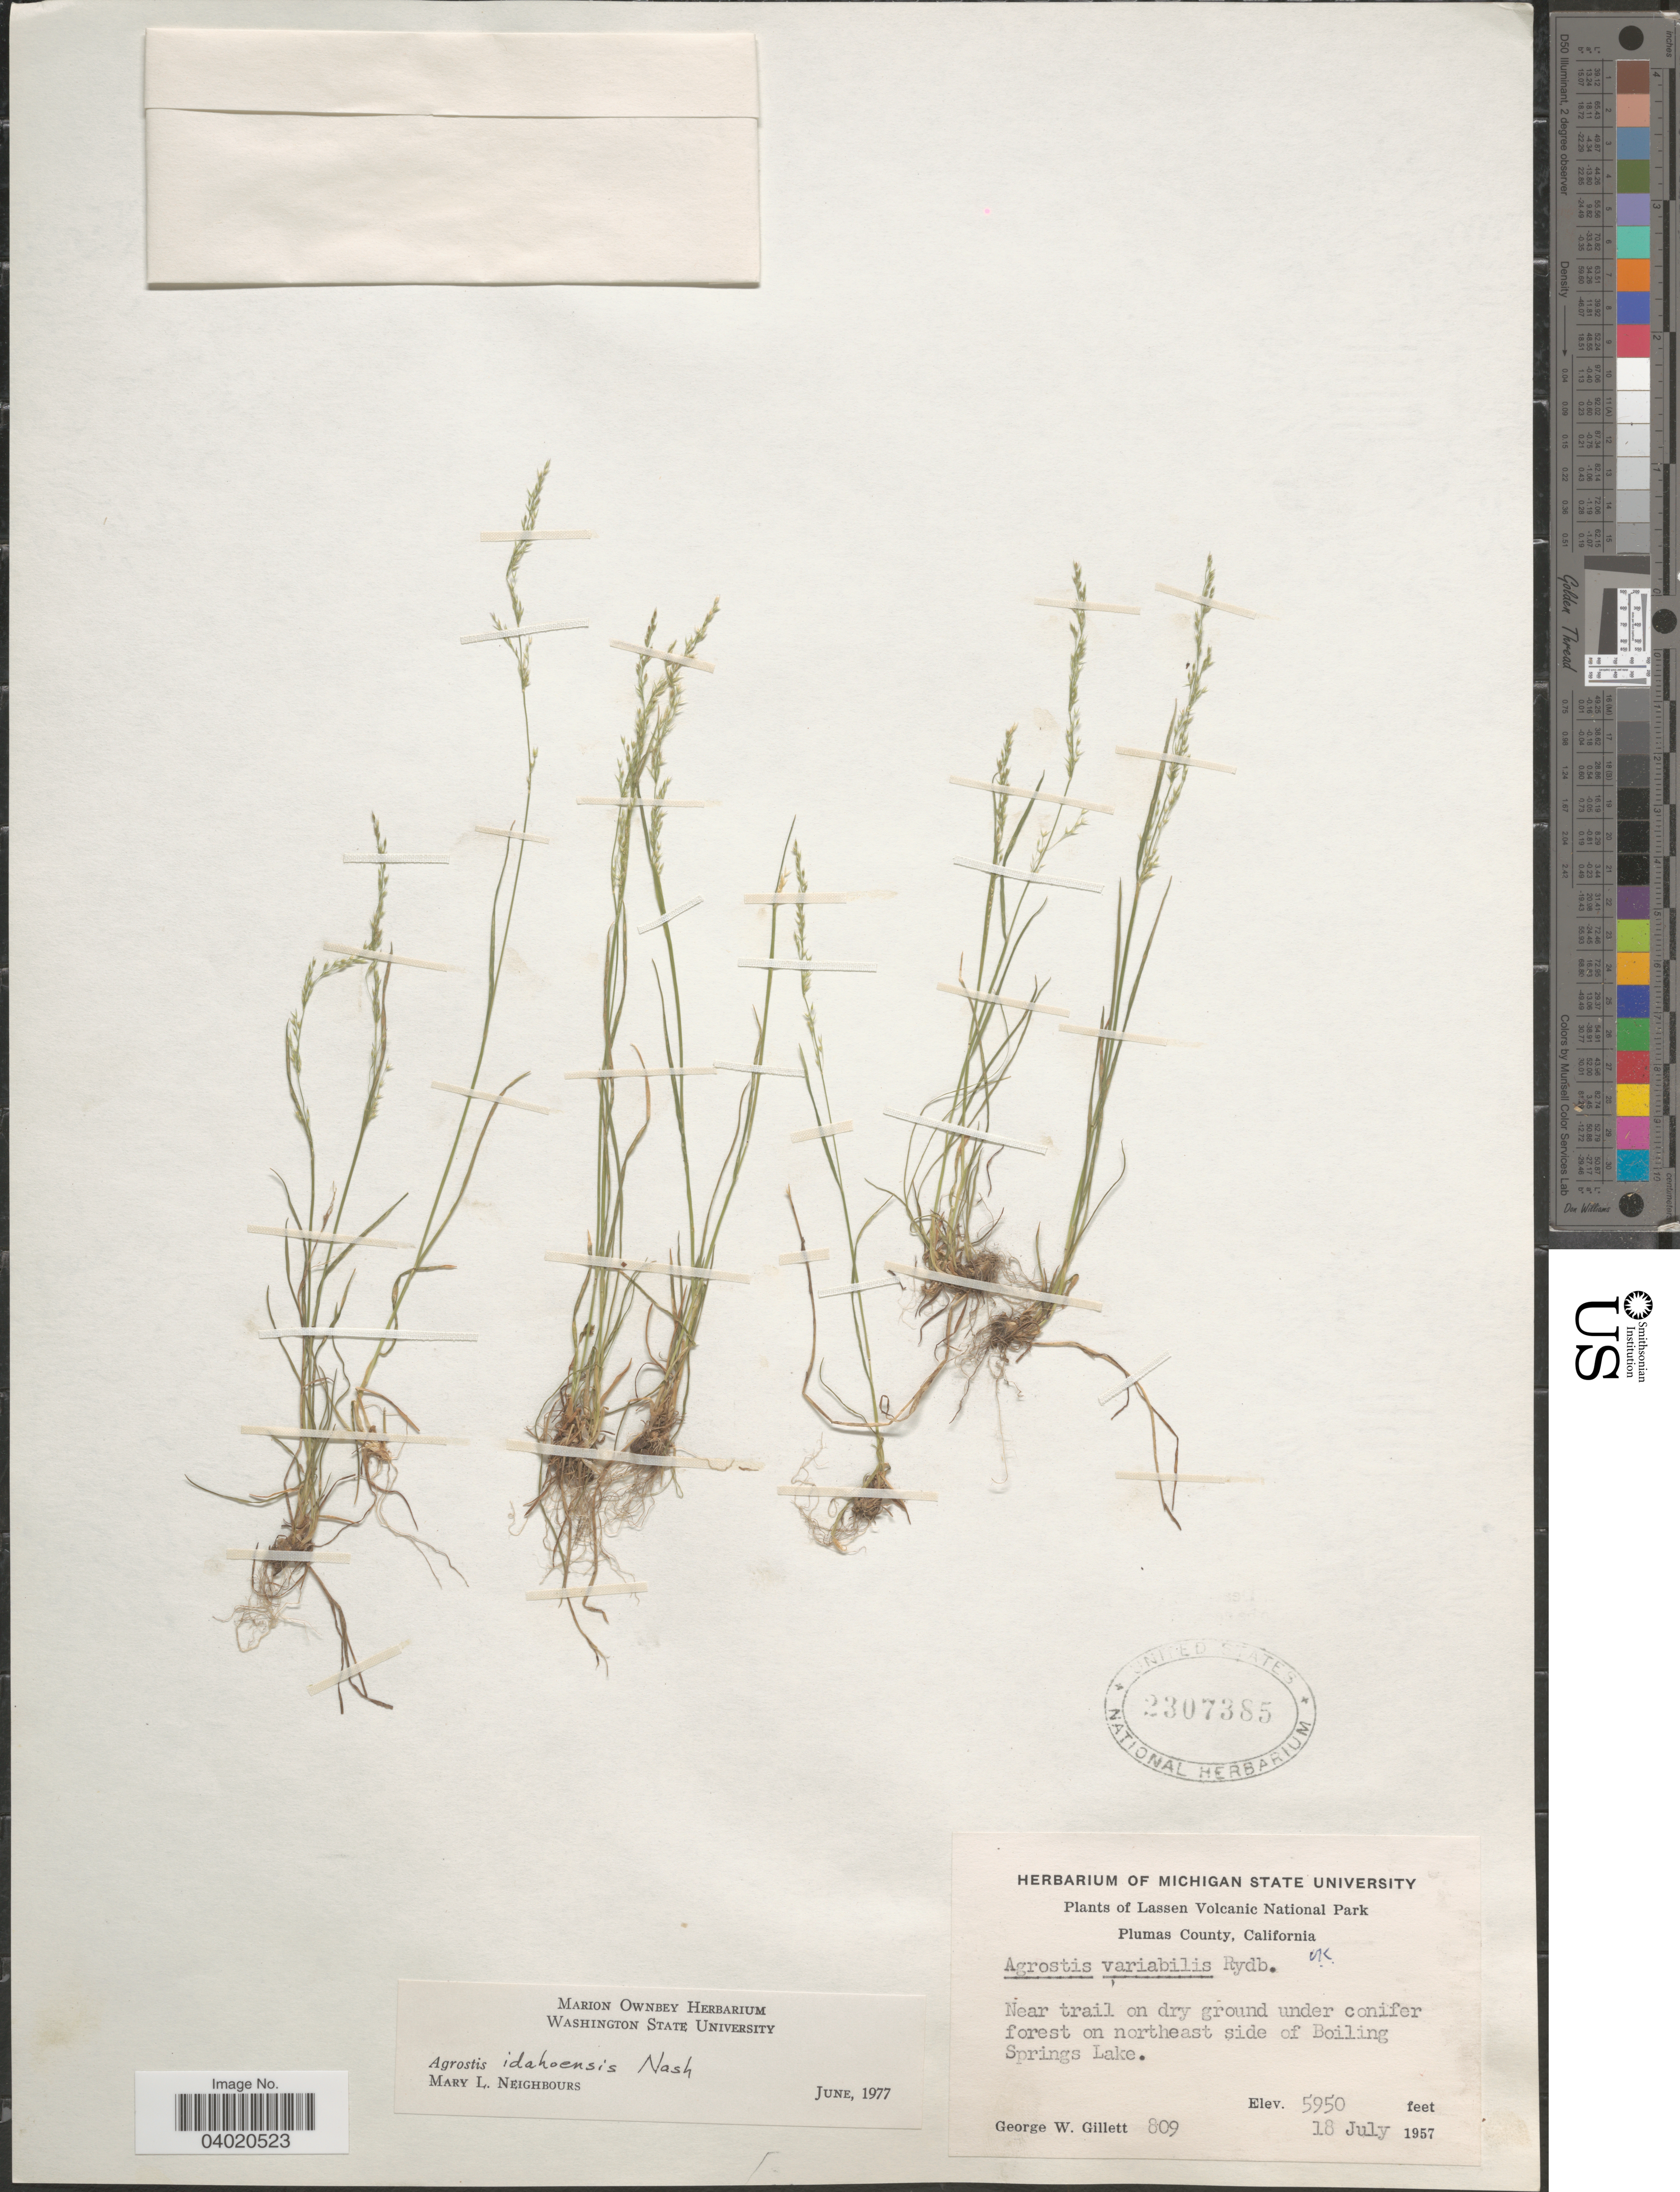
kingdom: Plantae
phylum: Tracheophyta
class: Liliopsida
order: Poales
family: Poaceae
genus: Agrostis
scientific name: Agrostis idahoensis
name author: Nash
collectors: G. Gillett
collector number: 809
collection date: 1957-07-18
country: United States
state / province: California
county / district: Plumas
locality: Lassen Volcanic National Park. Plumas County. Near trail on dry ground under conifer forest on northeast side of Boiling Springs Lake.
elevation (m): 1814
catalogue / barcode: US 2307385